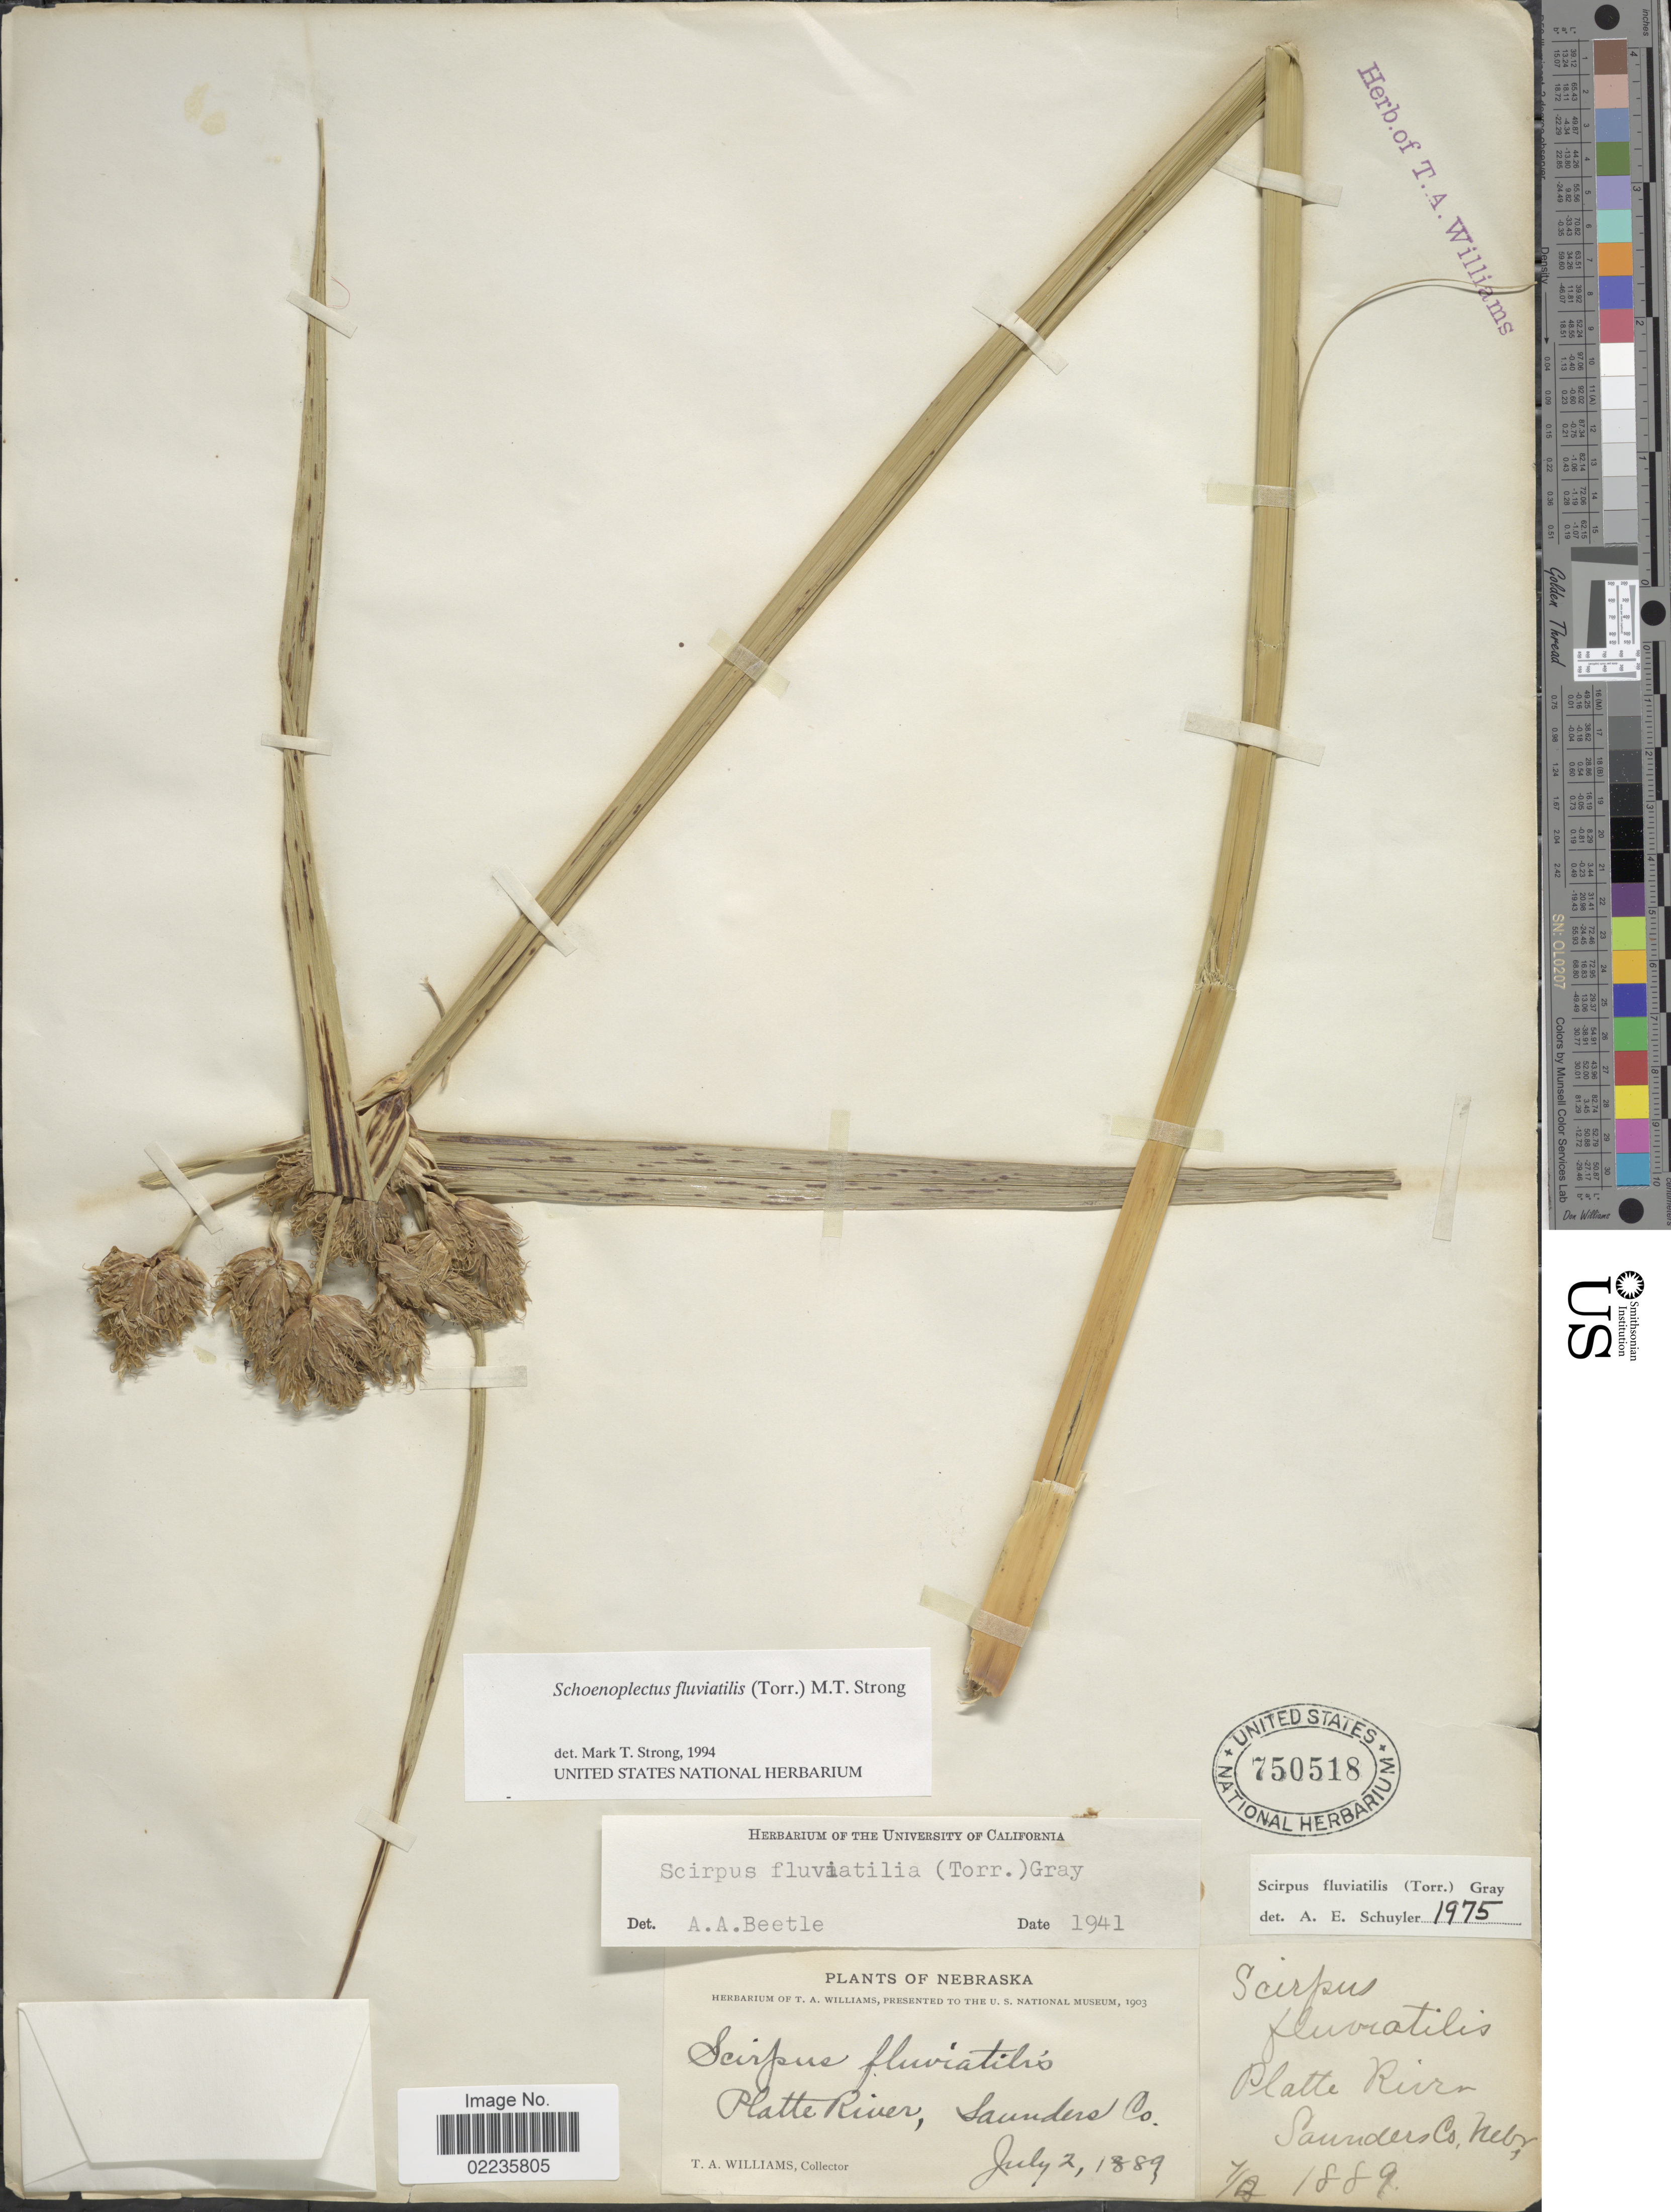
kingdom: Plantae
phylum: Tracheophyta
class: Liliopsida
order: Poales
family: Cyperaceae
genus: Bolboschoenus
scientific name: Bolboschoenus fluviatilis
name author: (Torr.) Soják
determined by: Strong, M. T., (US), Smithsonian Institution - National Museum of Natural History (UNITED STATES)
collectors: T. A. Williams (herbarium)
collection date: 1889-07-02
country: United States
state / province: Nebraska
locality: Platte River, Saunders Co.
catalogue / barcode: US 750518